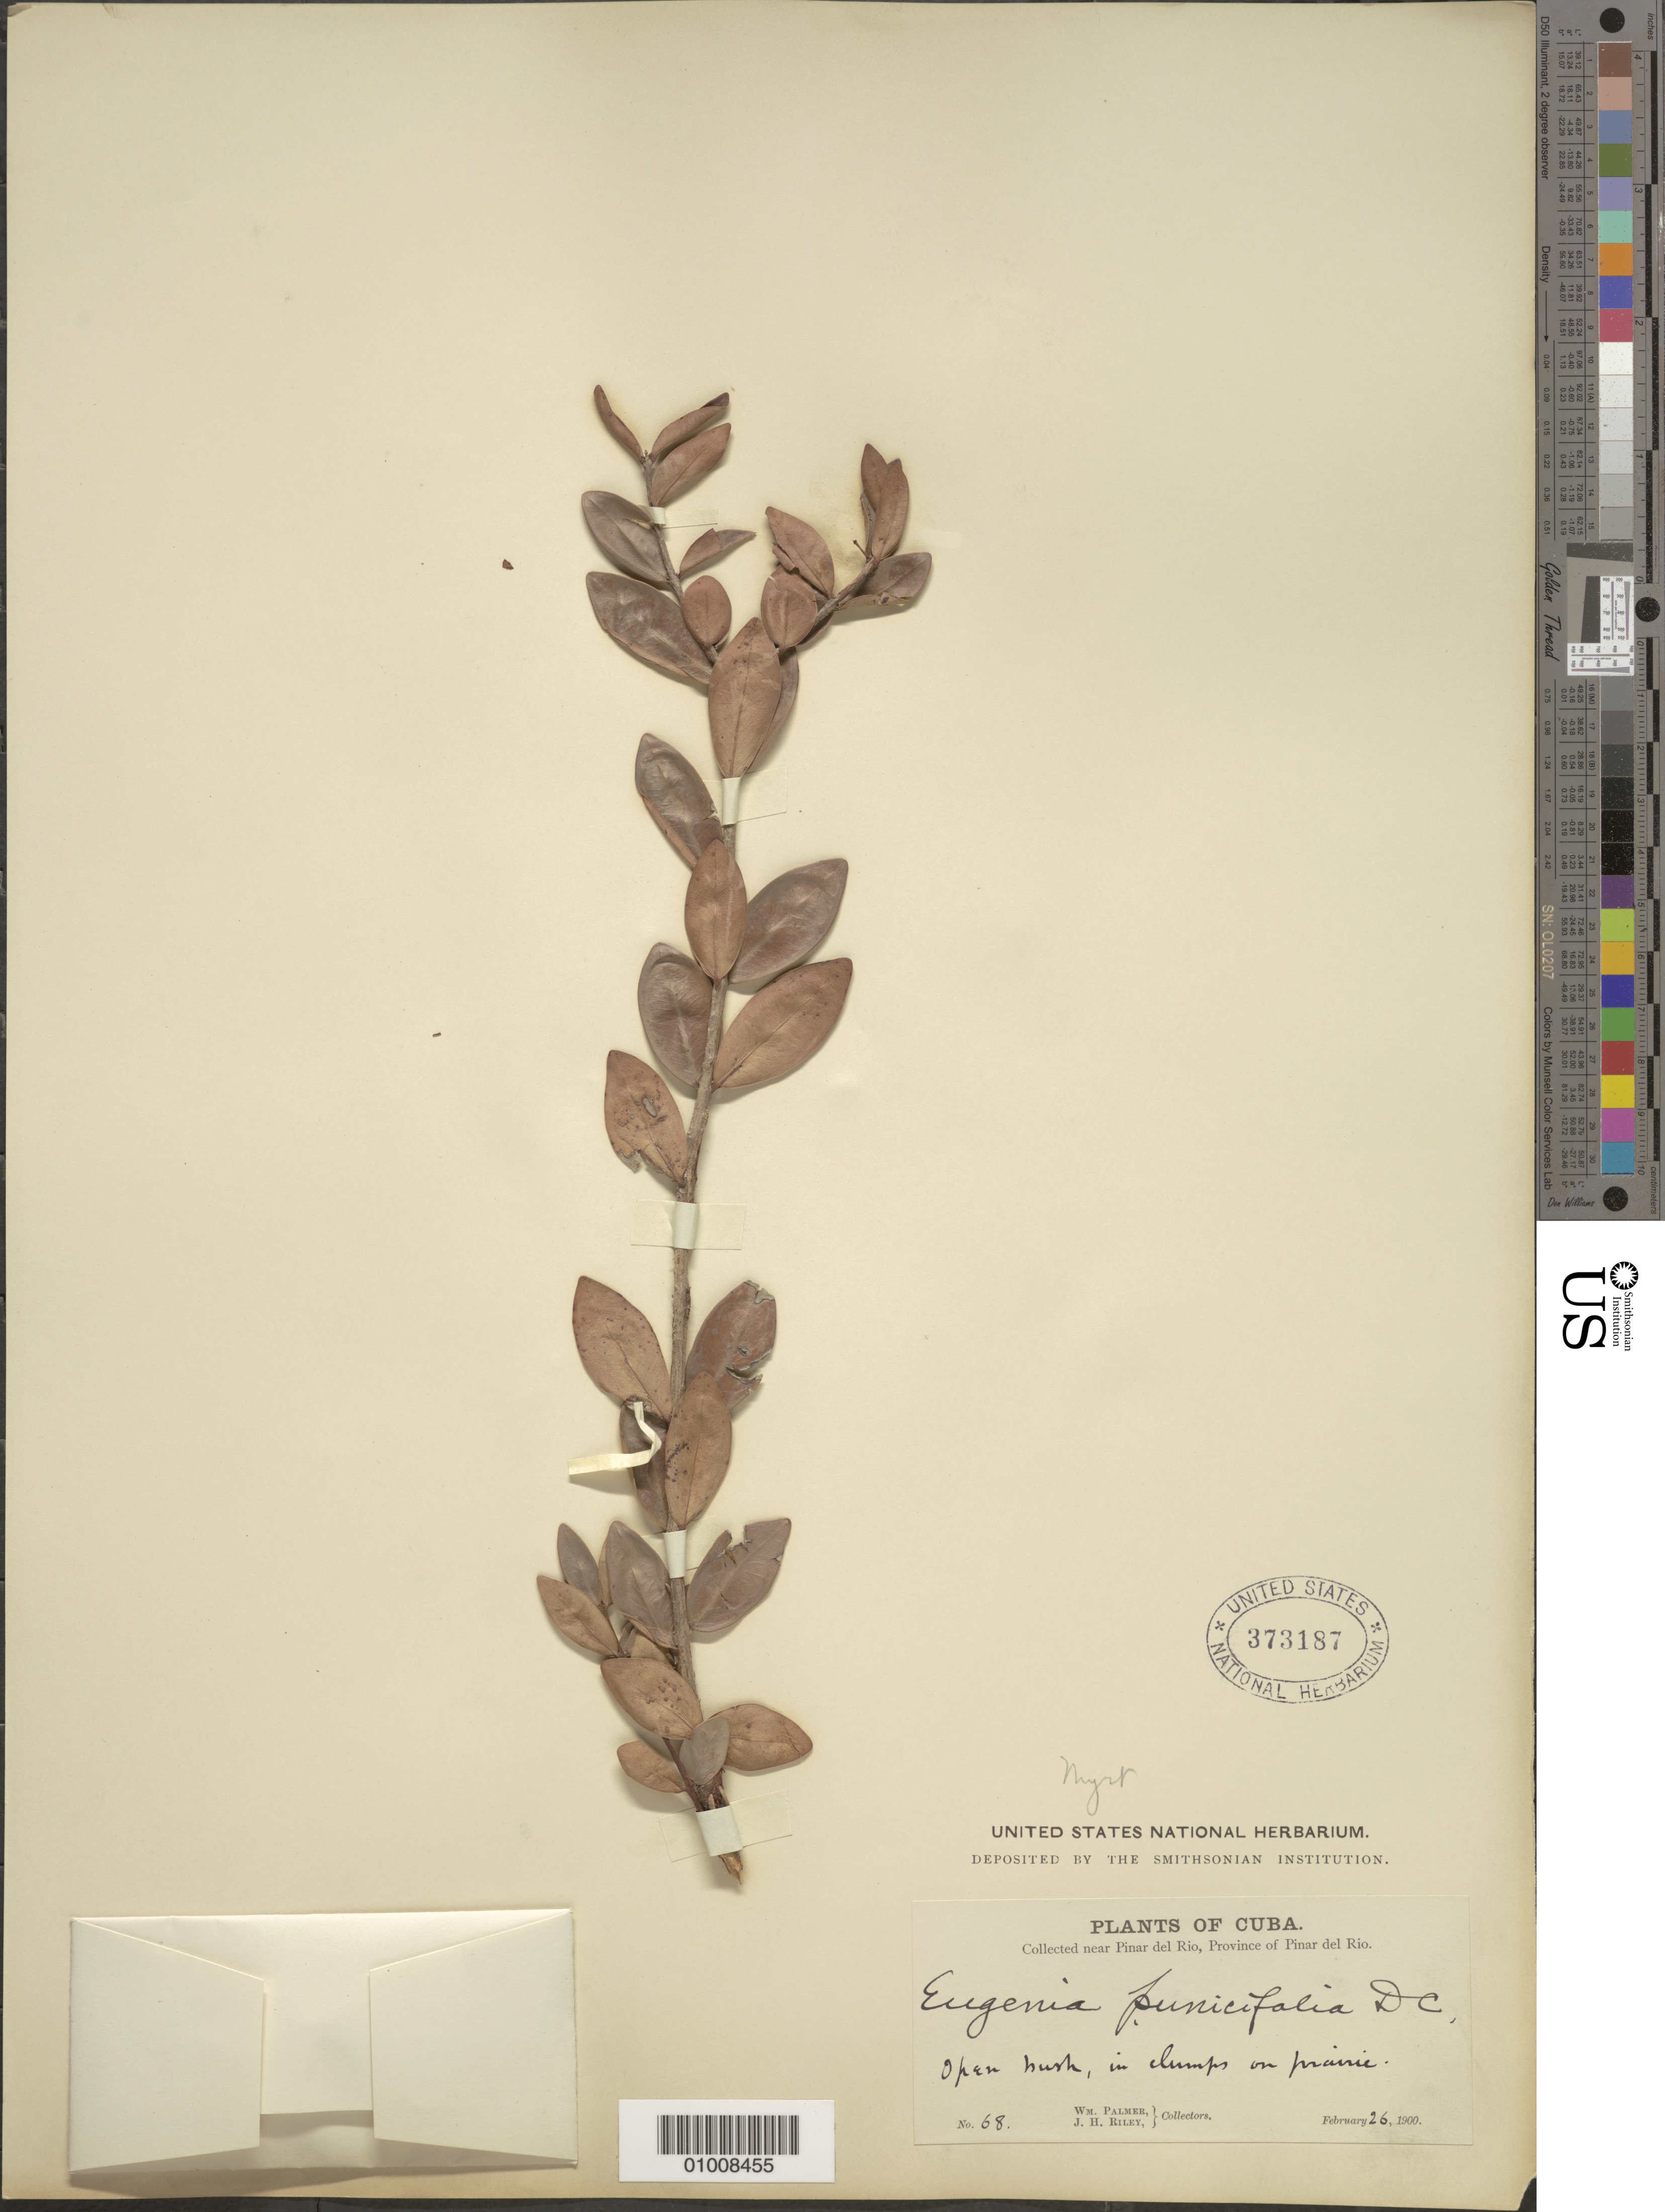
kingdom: Plantae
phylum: Tracheophyta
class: Magnoliopsida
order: Myrtales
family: Myrtaceae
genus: Eugenia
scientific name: Eugenia punicifolia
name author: (Kunth) DC.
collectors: W. Palmer & J. H. Riley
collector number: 68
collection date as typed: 26 Feb 1900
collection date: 1900-02-26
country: Cuba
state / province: Pinar del Rio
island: Cuba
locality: Near Pinar del Rio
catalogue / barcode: US 373187